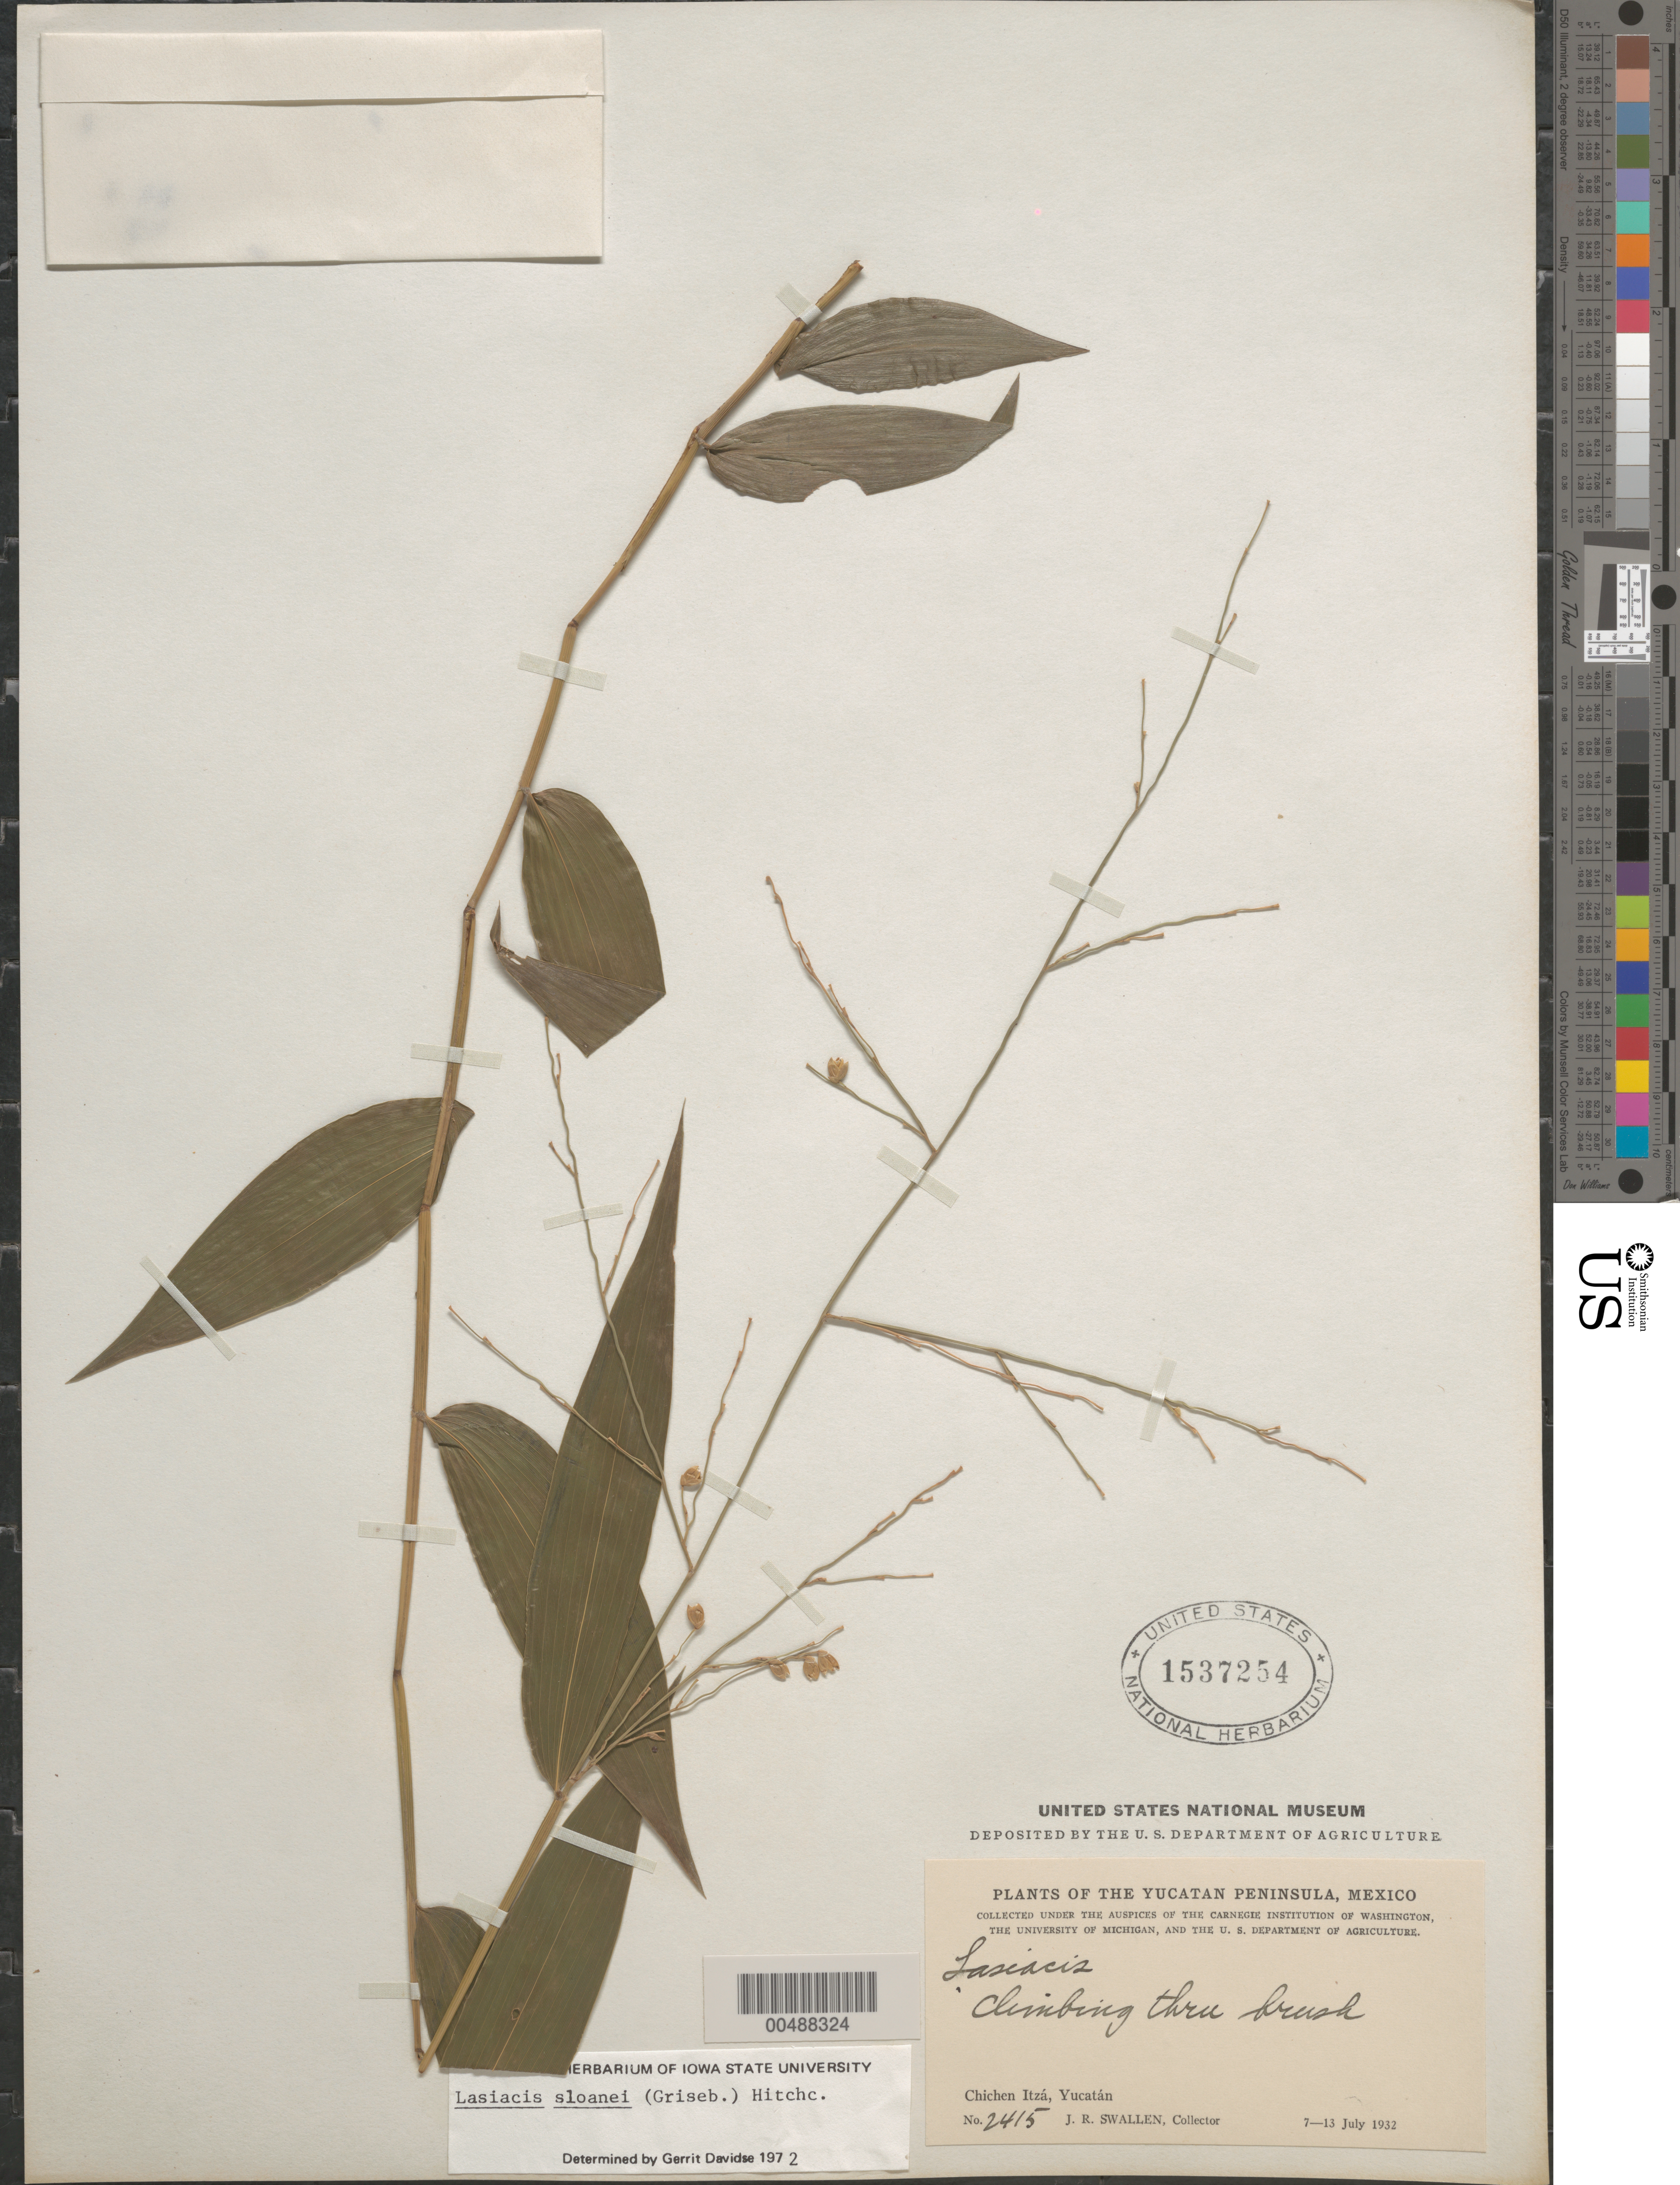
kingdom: Plantae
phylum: Tracheophyta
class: Liliopsida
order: Poales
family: Poaceae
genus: Lasiacis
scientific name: Lasiacis sloanei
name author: (Griseb.) Hitchc.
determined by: Davidse, Gerrit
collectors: J. R. Swallen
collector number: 2415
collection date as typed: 7 Jul 1932 to 13 Jul 1932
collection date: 1932-07-07/1932-07-13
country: Mexico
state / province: Yucatan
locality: Yucatan Peninsula, Chichen Itz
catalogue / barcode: US 1537254